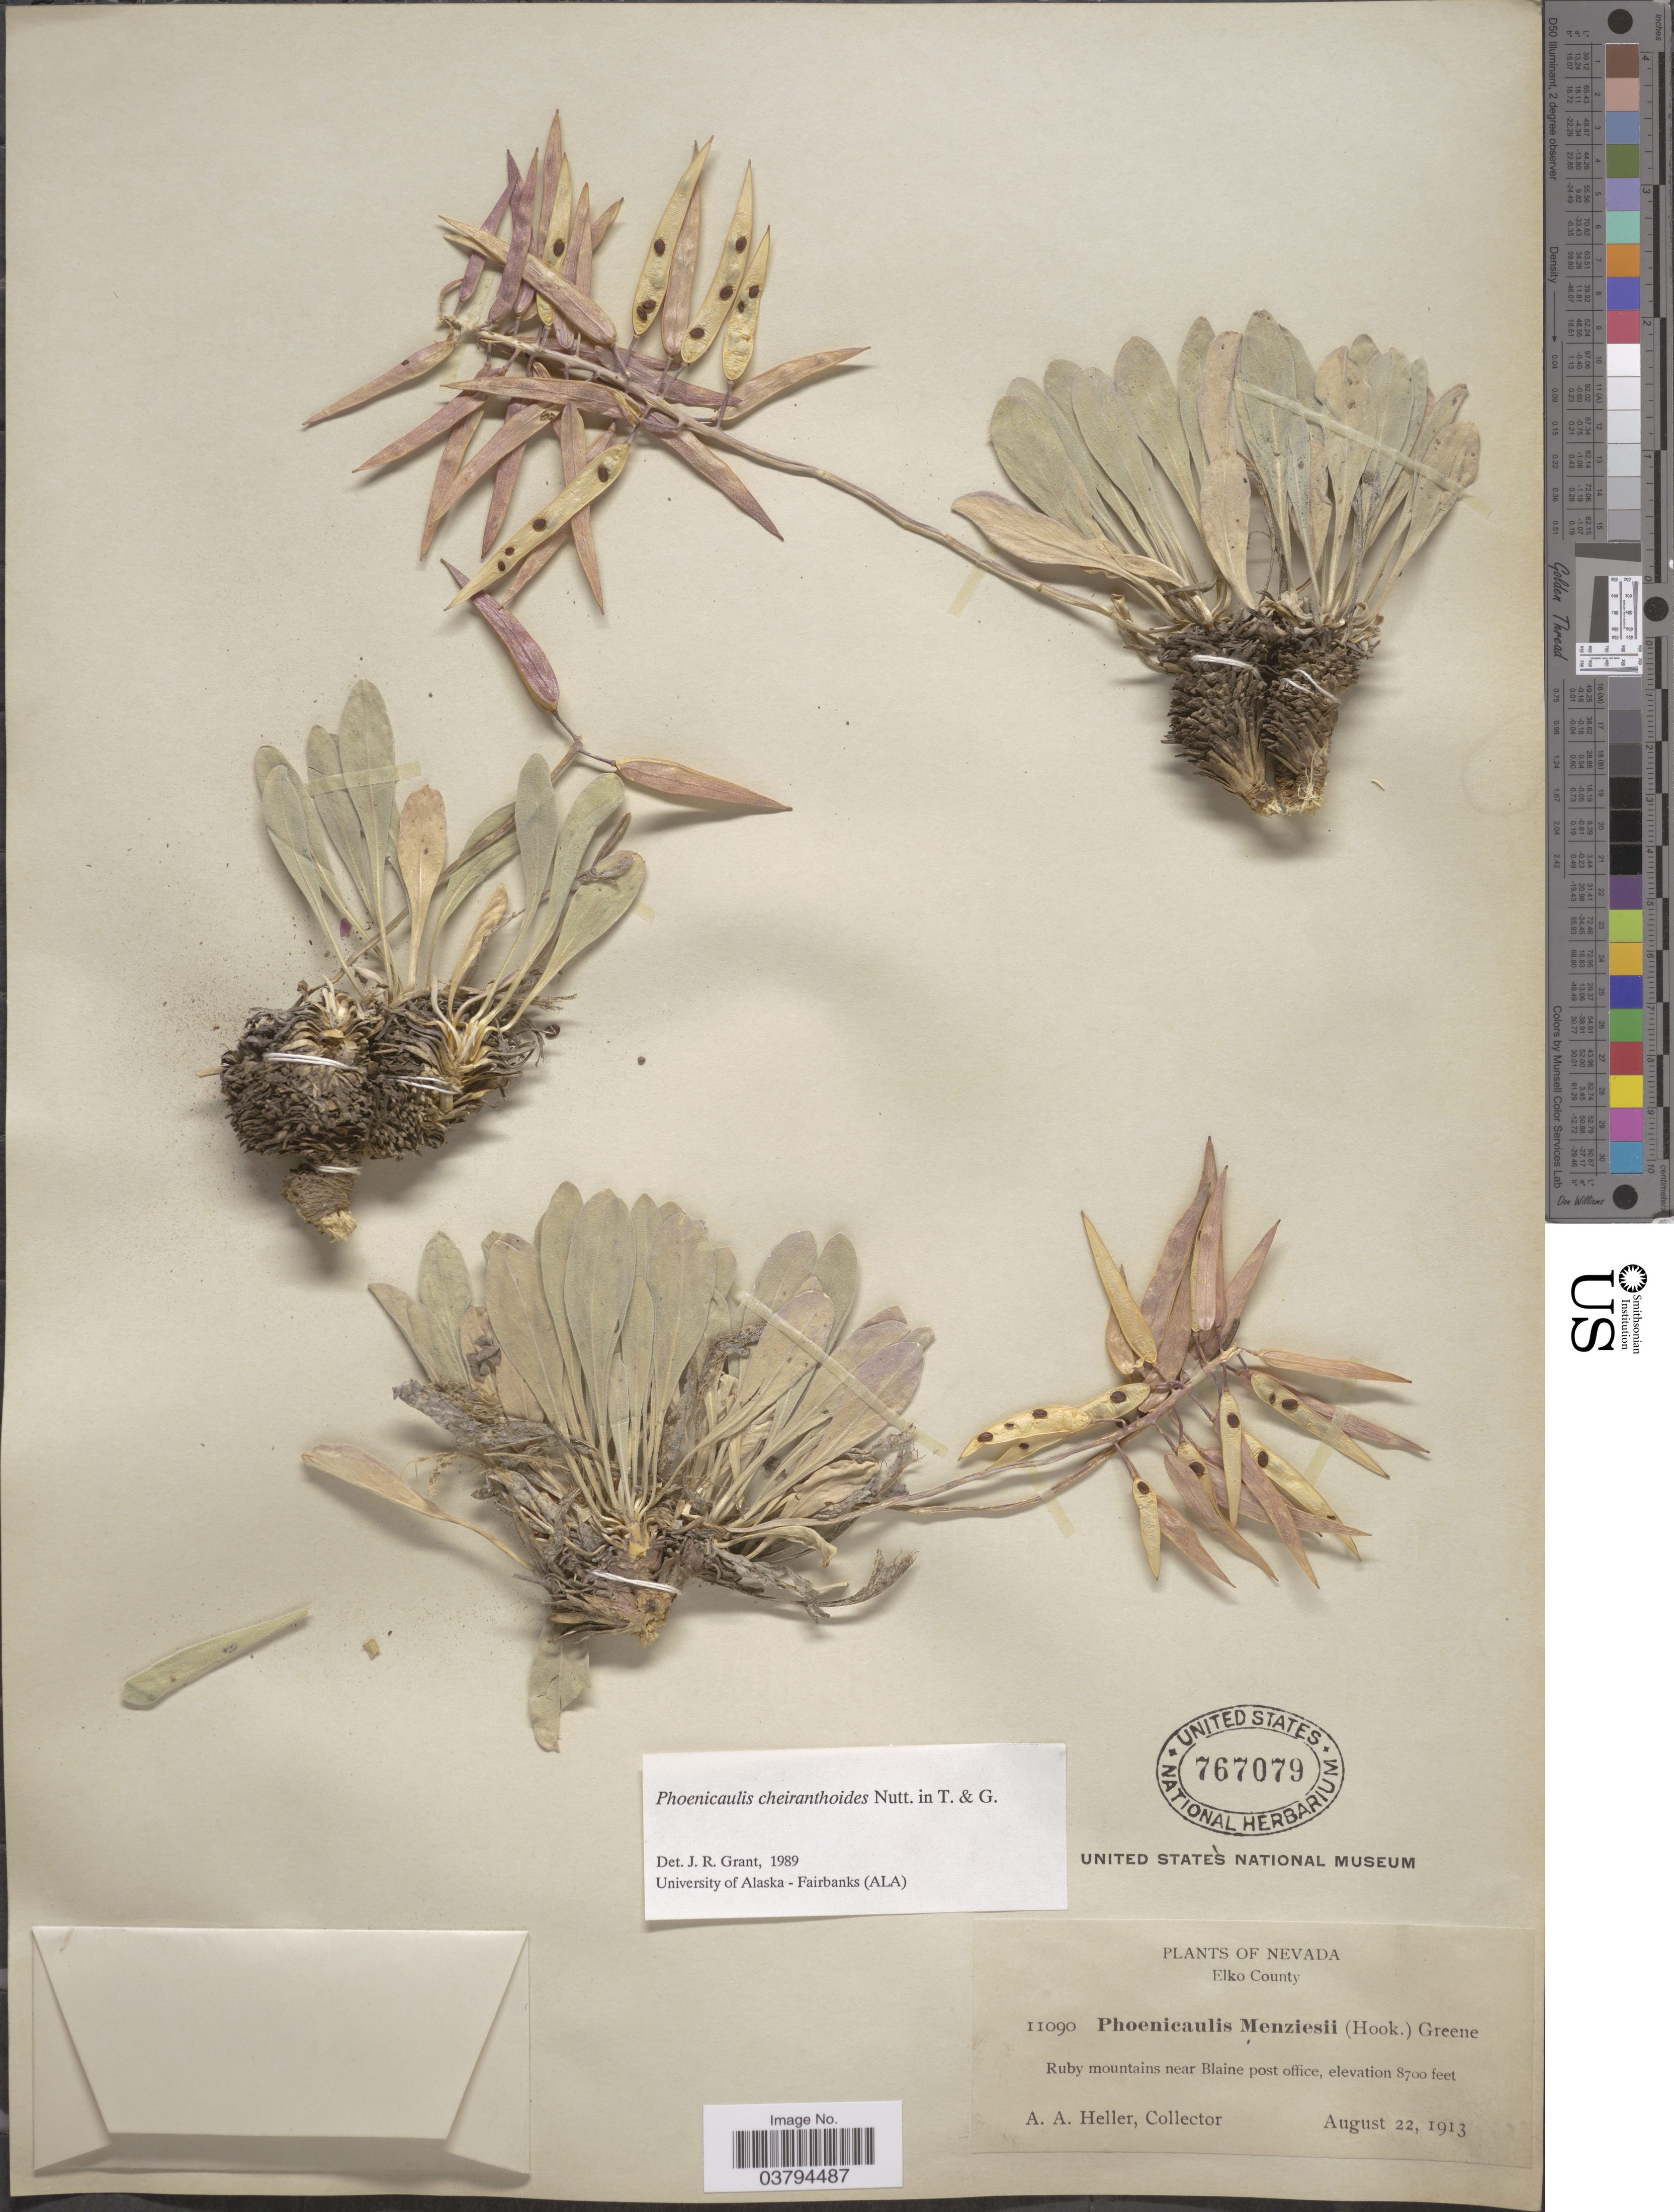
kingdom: Plantae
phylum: Tracheophyta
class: Magnoliopsida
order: Brassicales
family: Brassicaceae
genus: Phoenicaulis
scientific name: Phoenicaulis cheiranthoides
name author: Nutt.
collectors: A. A. Heller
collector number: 11090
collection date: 1913-08-22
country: United States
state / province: Nevada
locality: Elko County. Ruby mountains near Blaine post office.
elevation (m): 2652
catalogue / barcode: US 767079